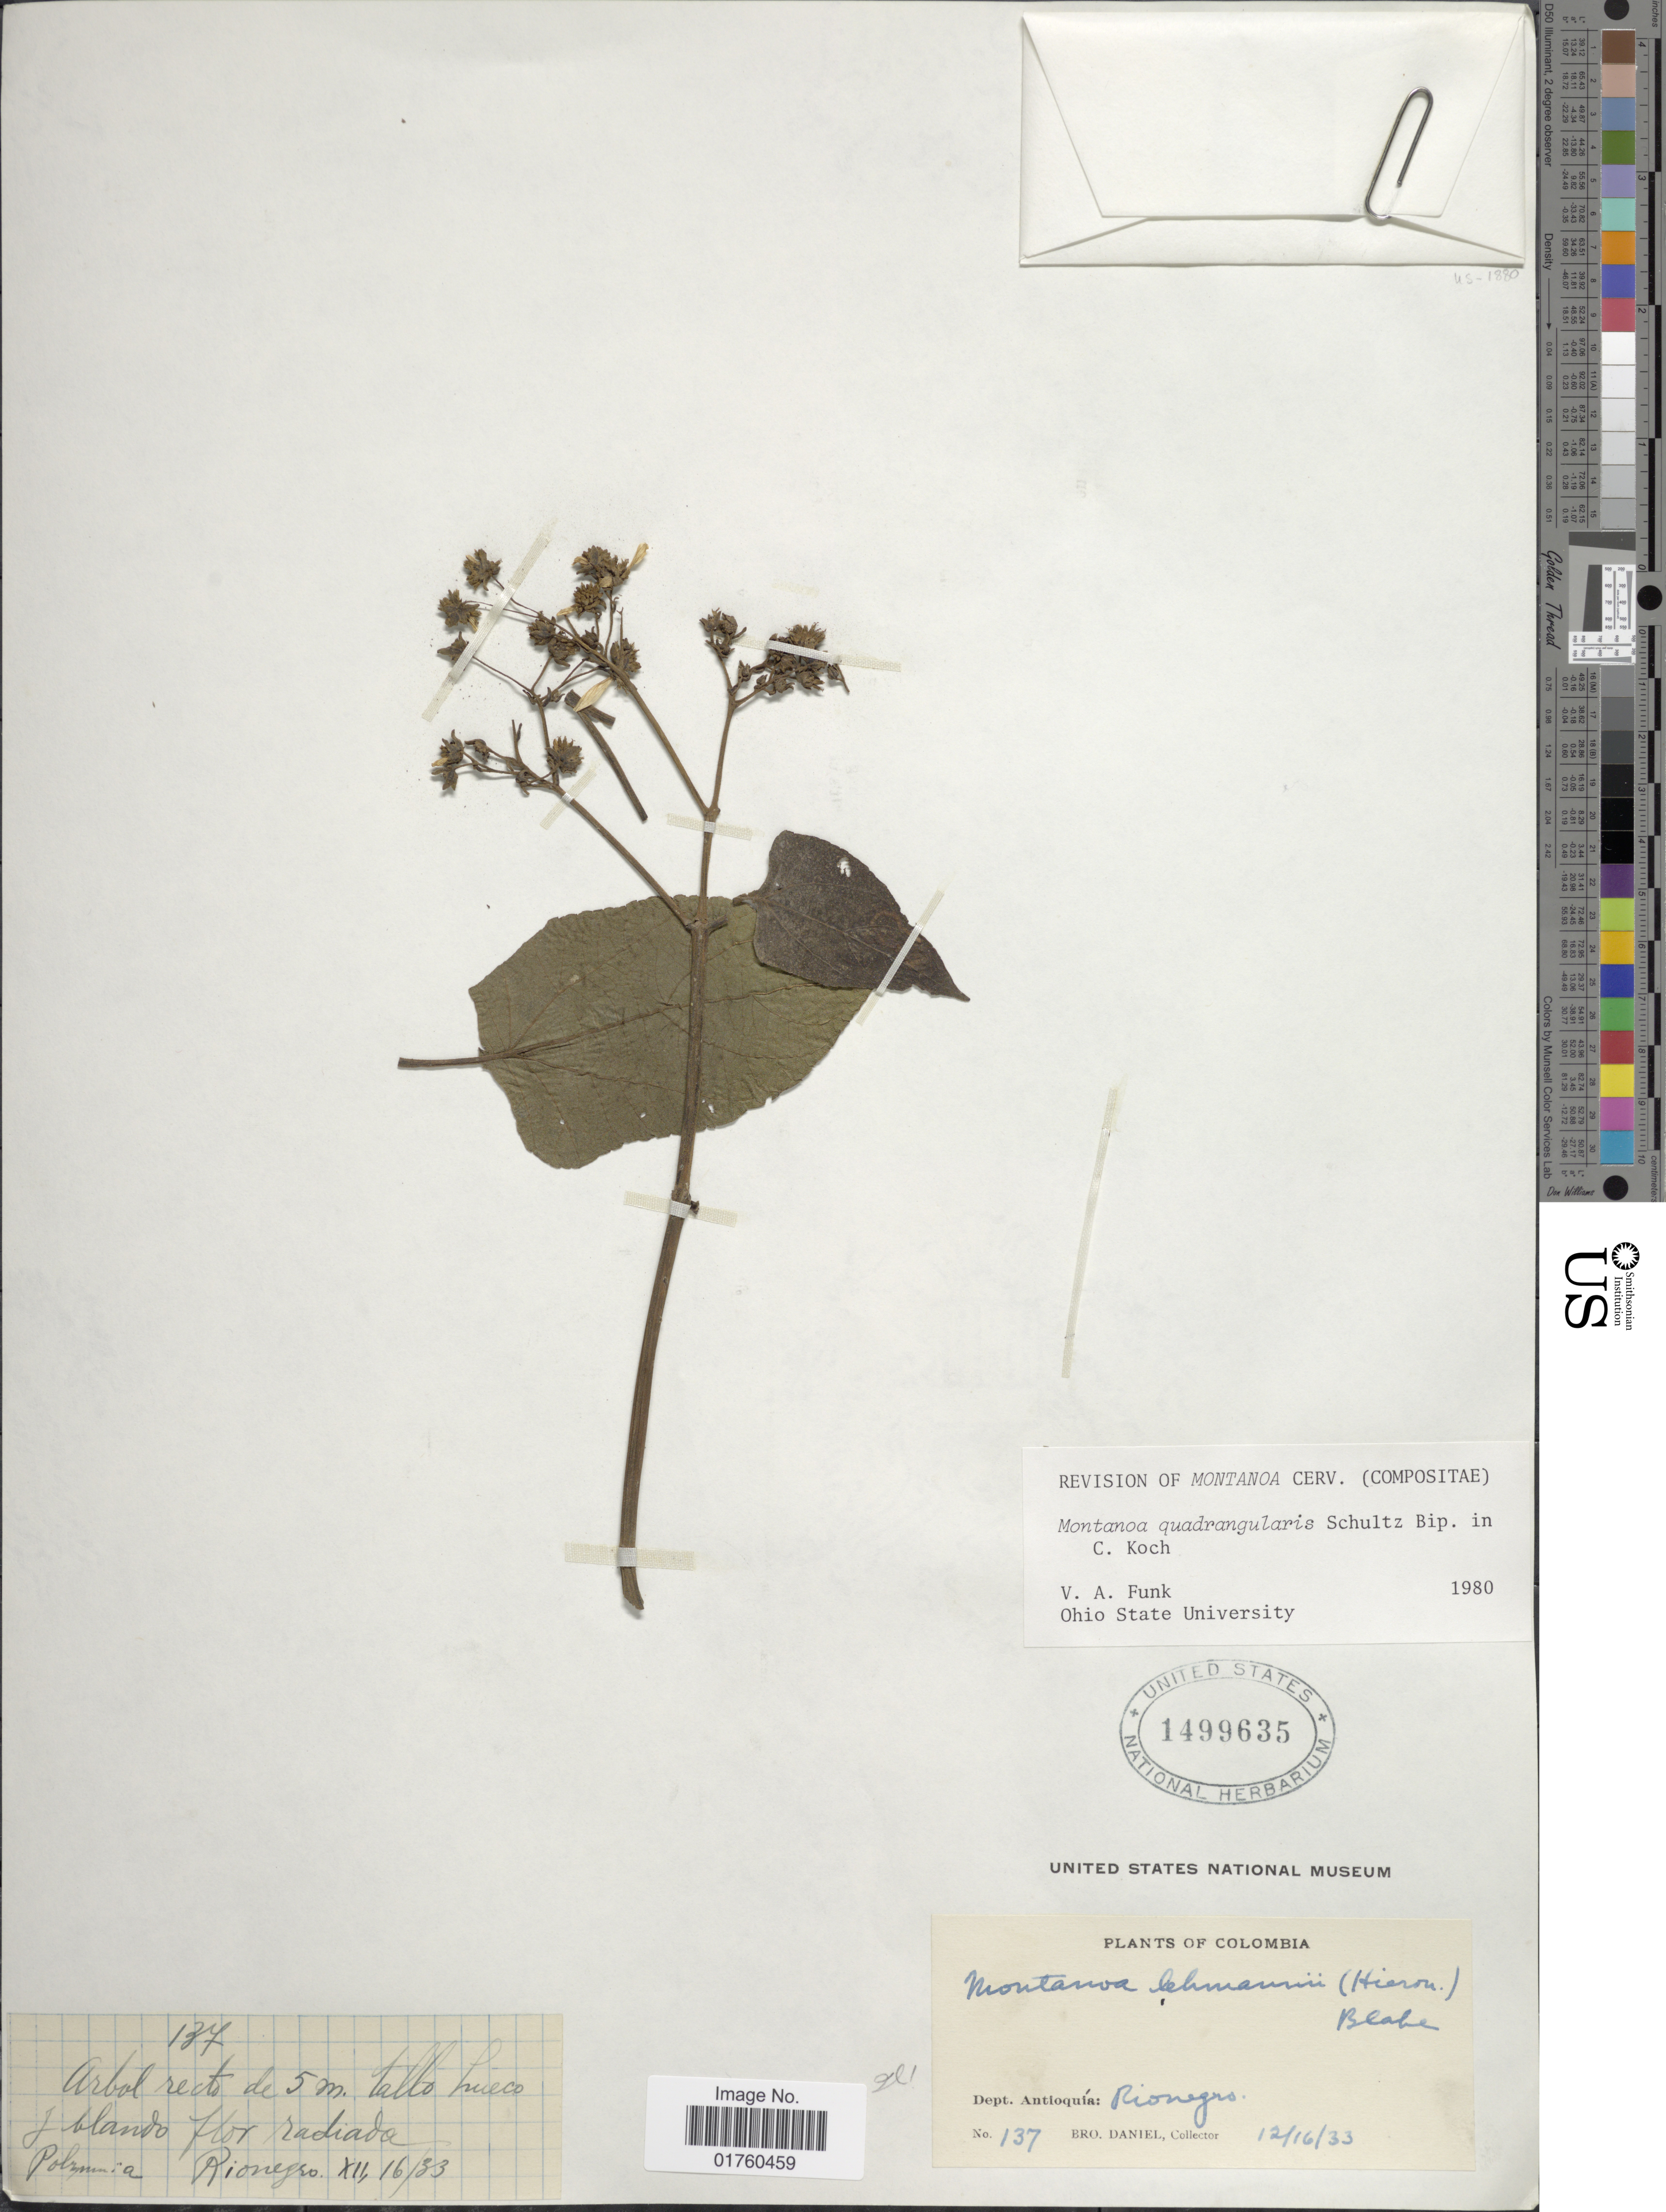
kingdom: Plantae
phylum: Tracheophyta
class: Magnoliopsida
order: Asterales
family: Asteraceae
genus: Montanoa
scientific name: Montanoa quadrangularis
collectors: Bro. Daniel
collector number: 137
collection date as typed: Transcribed d/m/y: 16/12/33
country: Colombia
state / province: Antioquia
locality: Rionegro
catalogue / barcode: US 1499635